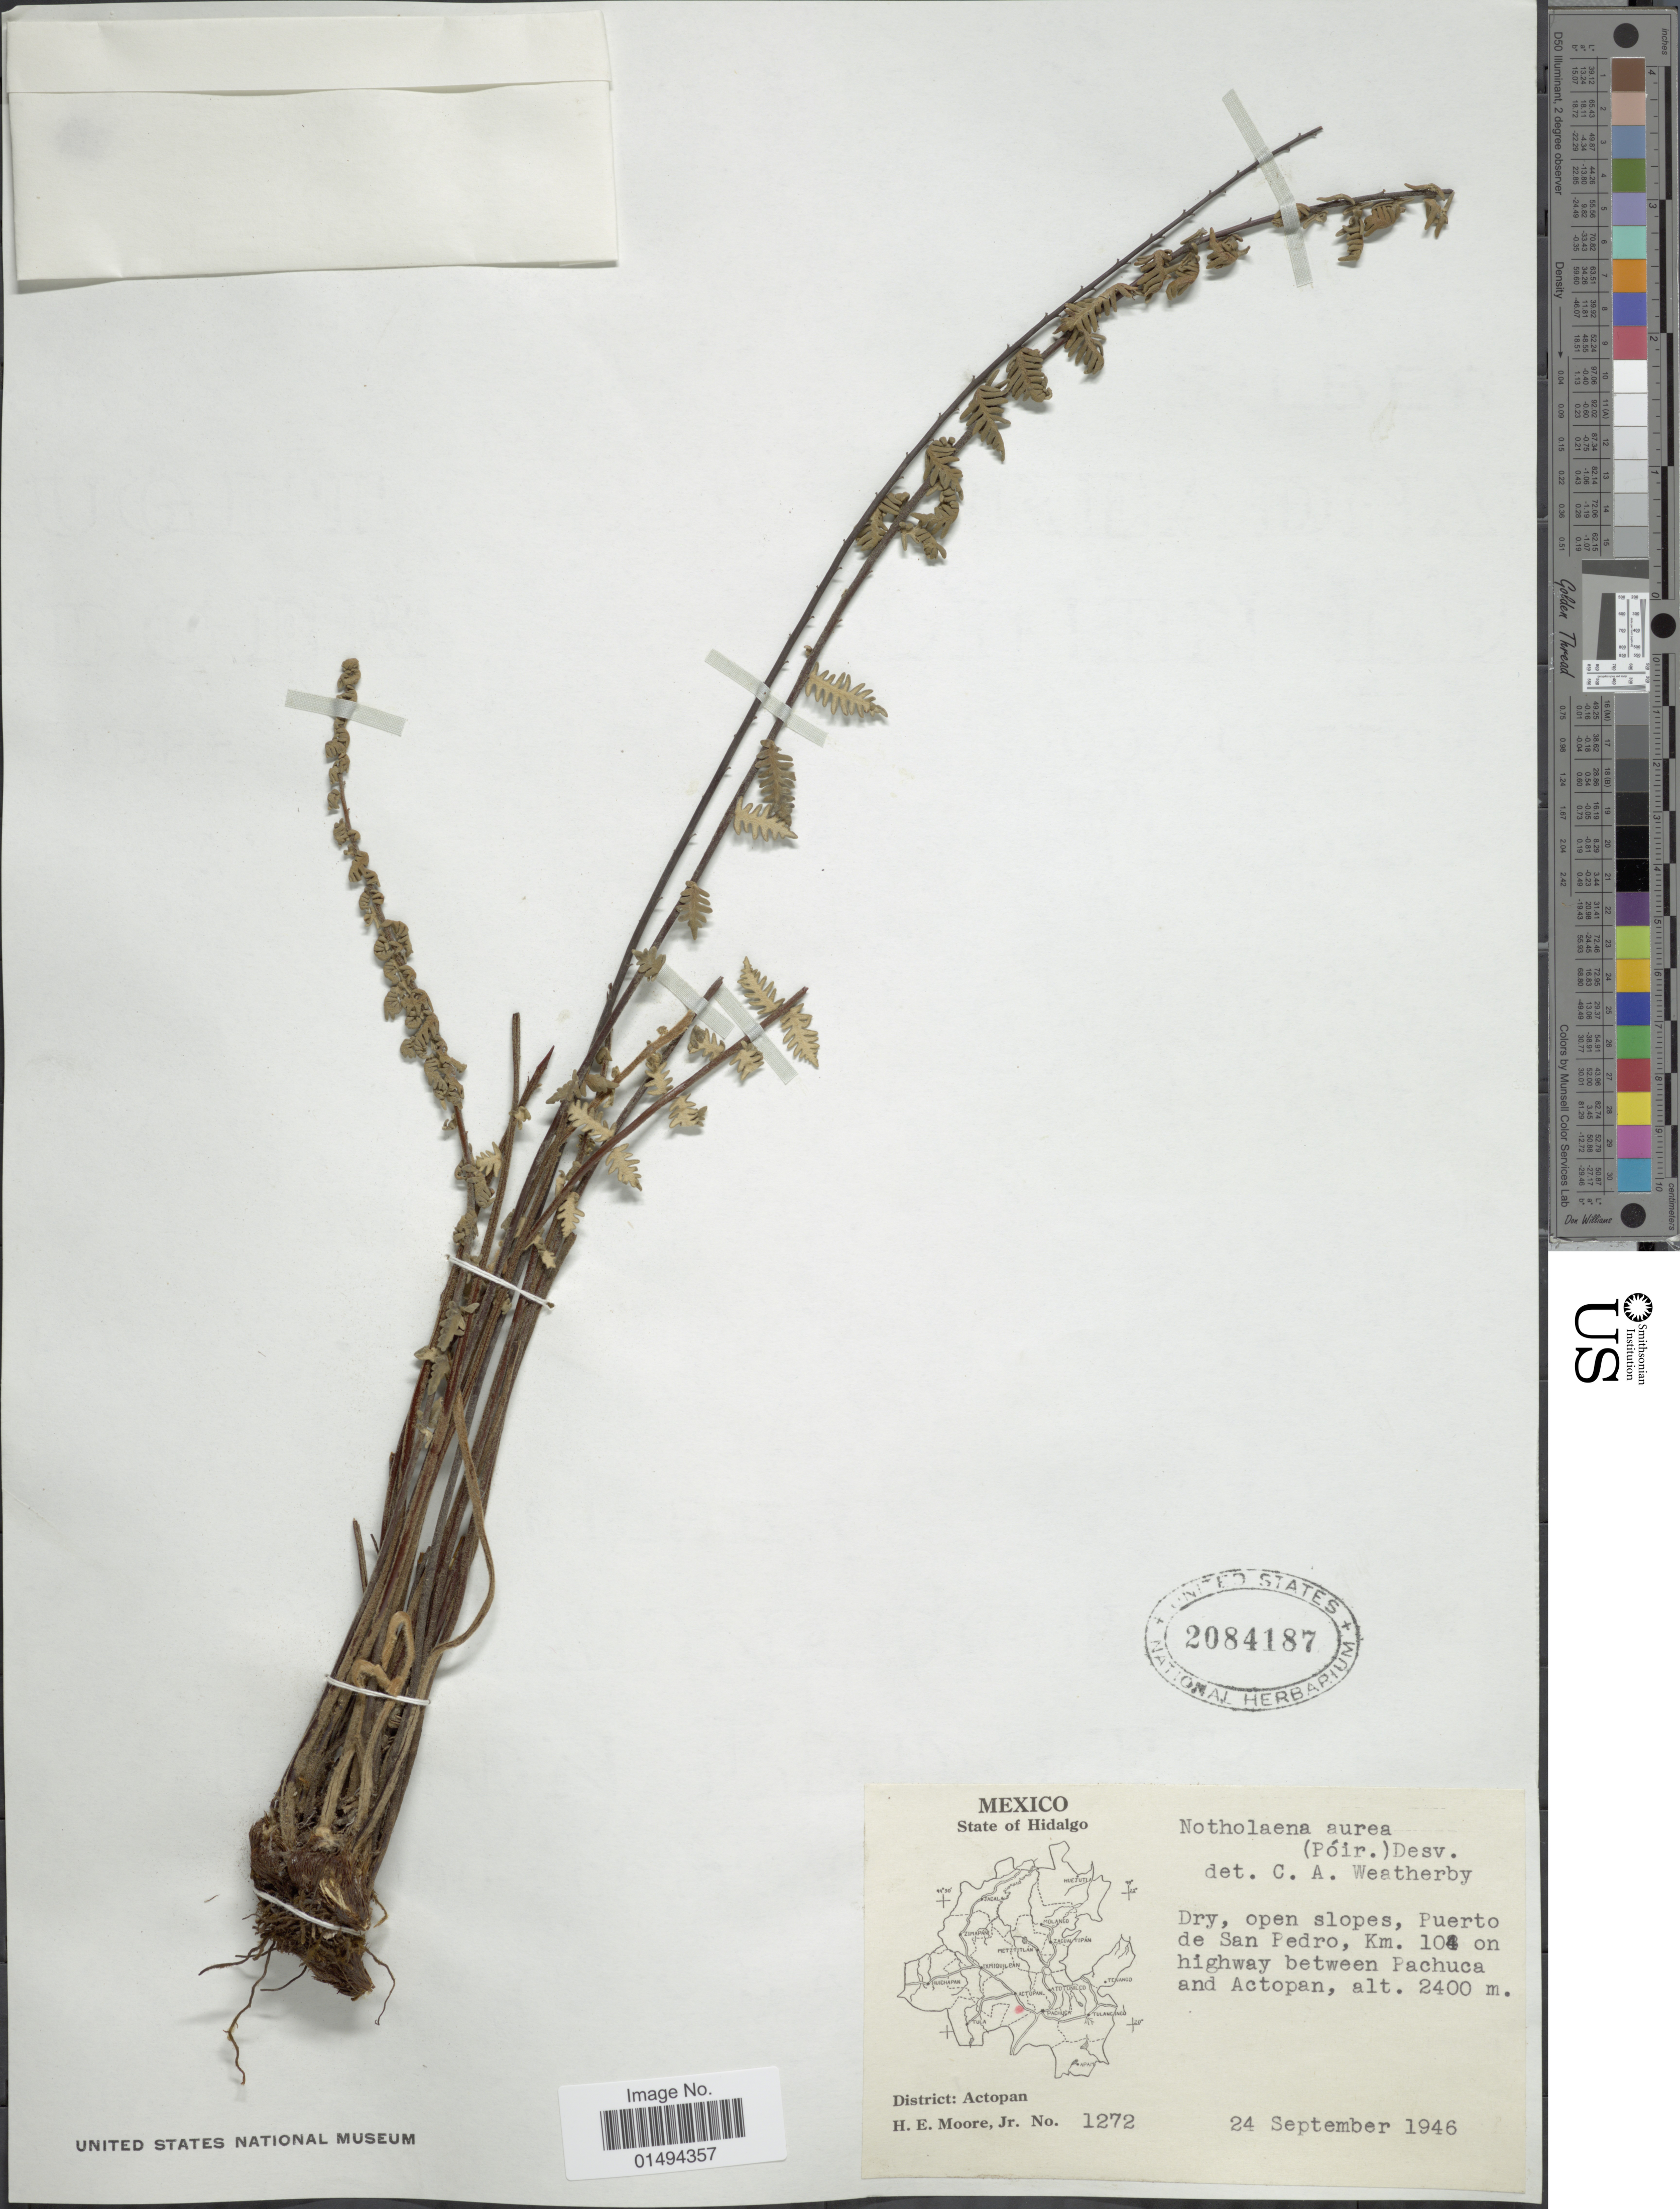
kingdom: Plantae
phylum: Tracheophyta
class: Polypodiopsida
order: Polypodiales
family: Pteridaceae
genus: Myriopteris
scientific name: Myriopteris aurea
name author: (Poir.) Grusz & Windham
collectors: H. Moore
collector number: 1272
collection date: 1946-09-24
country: Mexico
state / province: Hidalgo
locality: District: Actopan, Dry, open slopes, Puerto de San Pedro, Km. 10 on highway between Pachuca and Actopan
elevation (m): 2400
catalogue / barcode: US 2084187